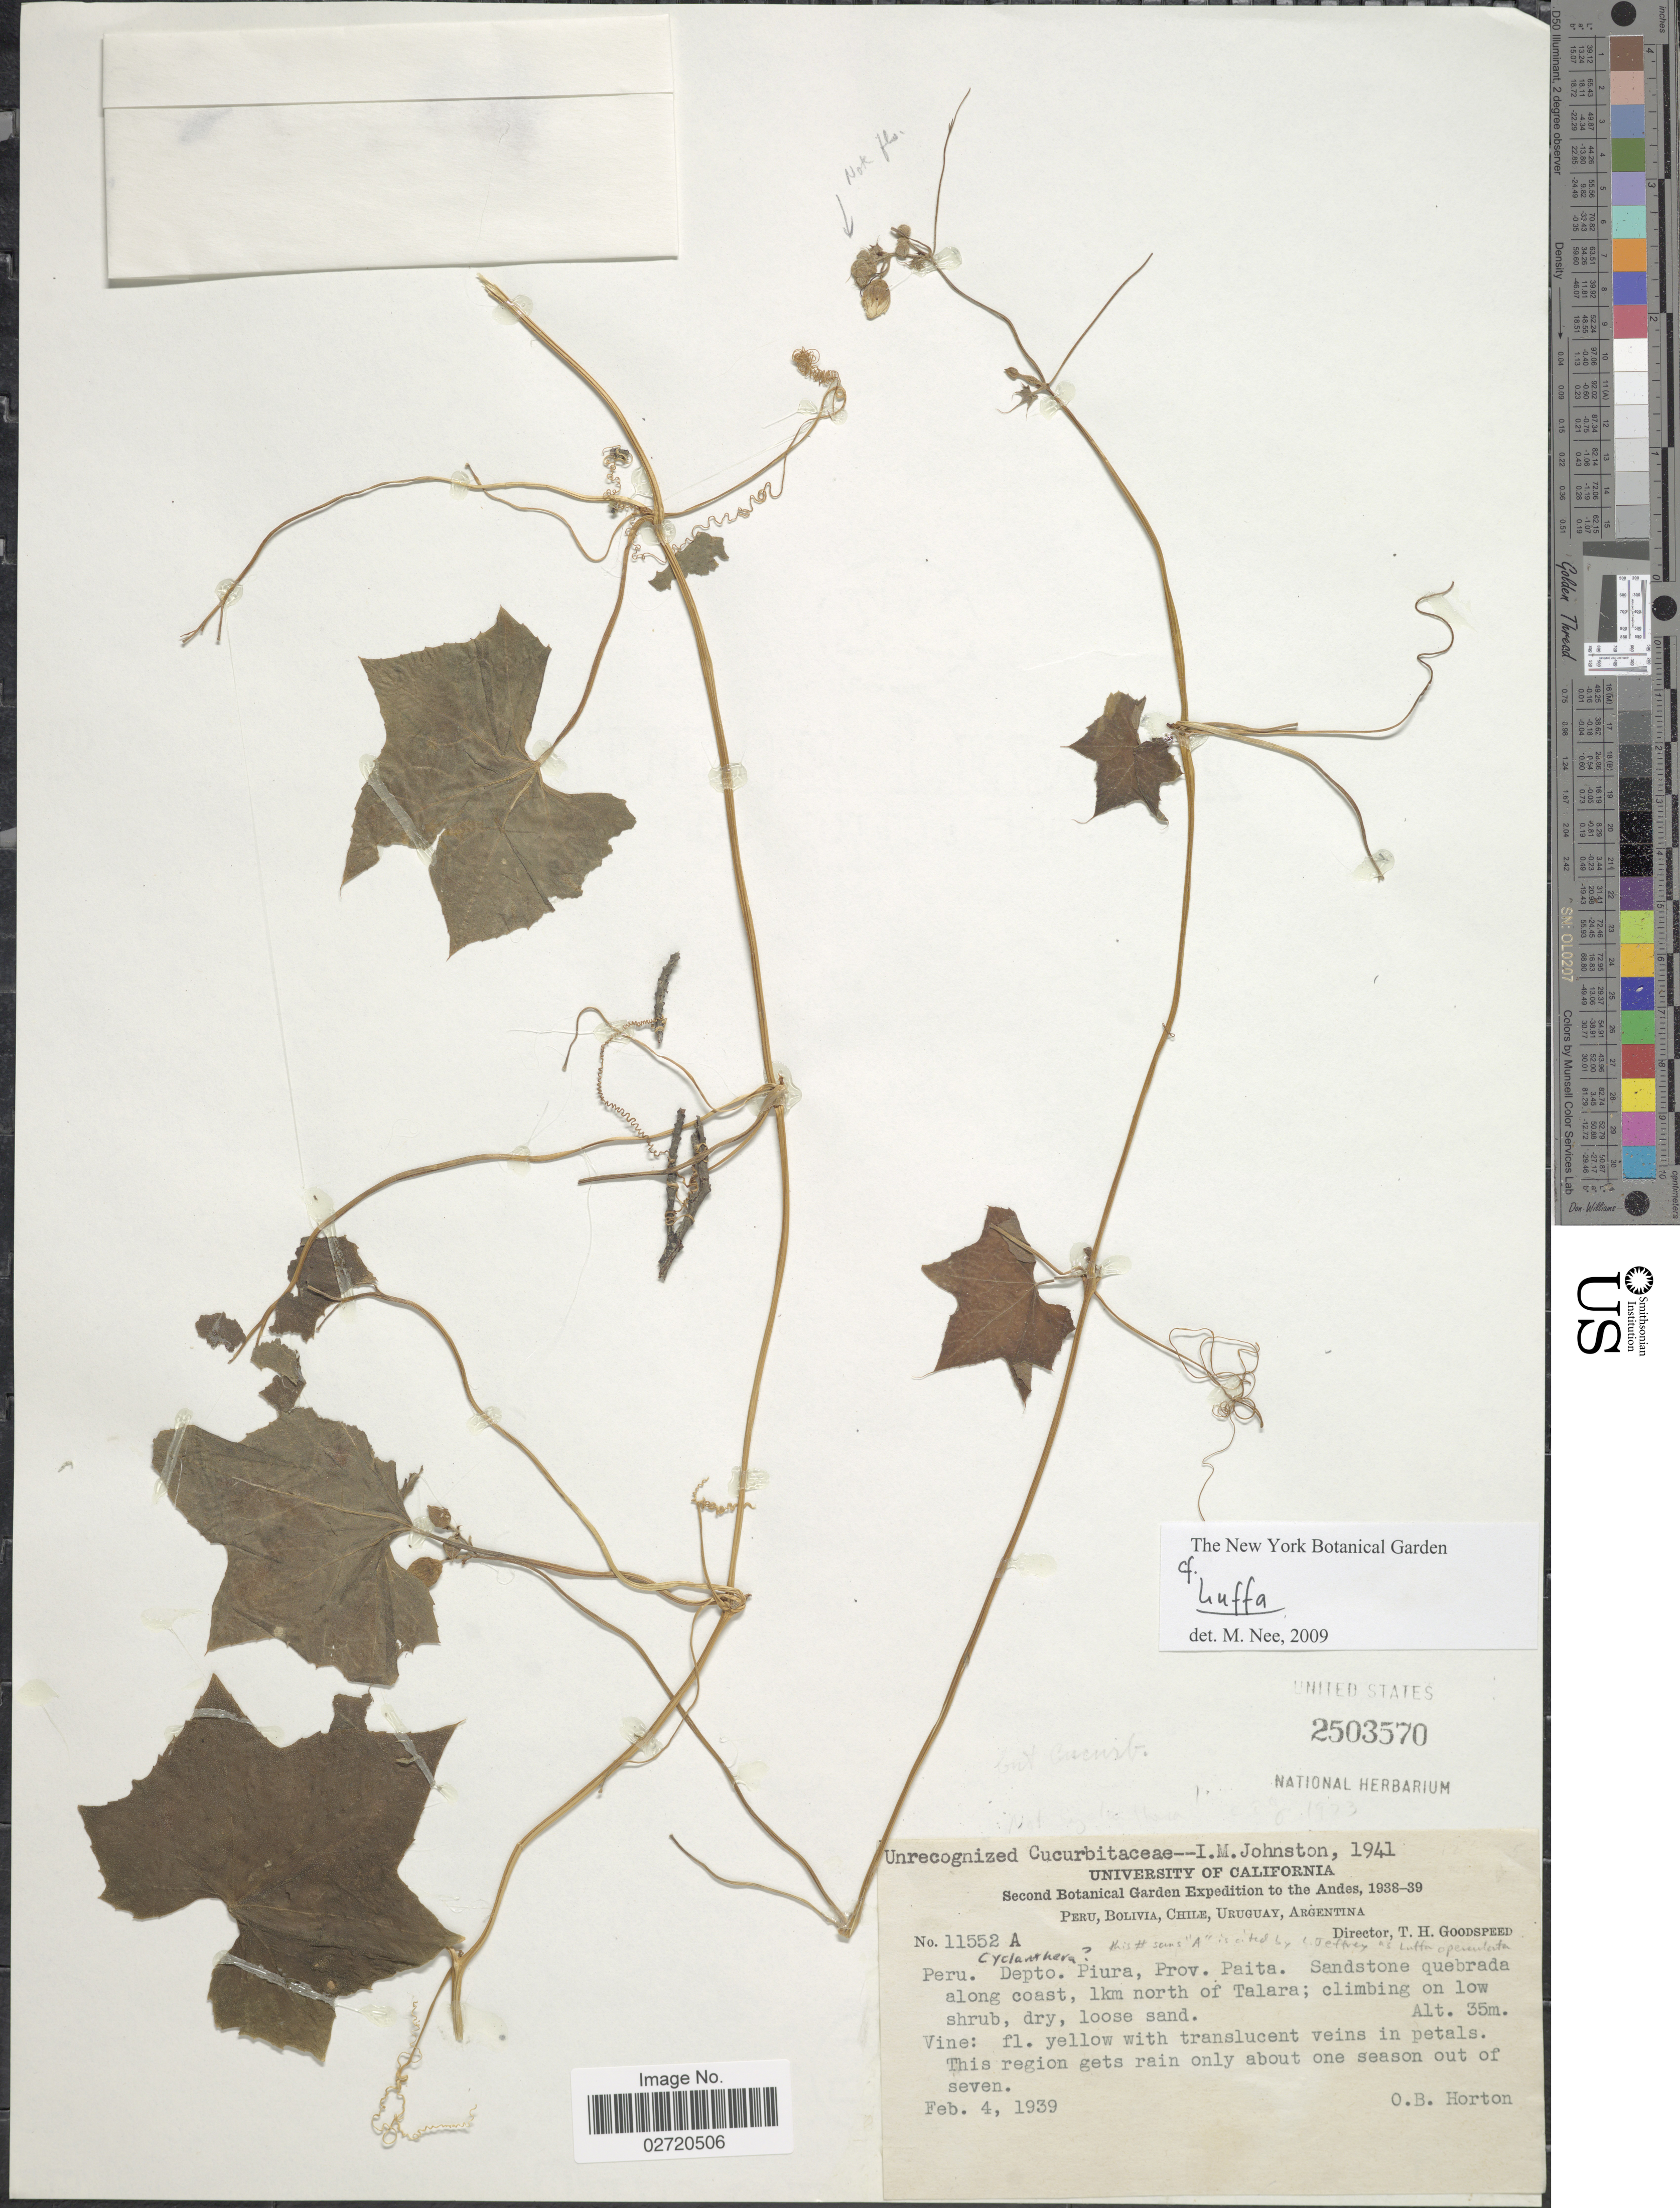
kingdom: Plantae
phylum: Tracheophyta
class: Magnoliopsida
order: Cucurbitales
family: Cucurbitaceae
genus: Luffa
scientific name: Luffa sp.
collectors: O. B. Horton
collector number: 11552A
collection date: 1939-02-04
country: Peru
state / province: Piura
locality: Prov. Paita. Sandstone quebrada along coast, 1km north of Talara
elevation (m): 35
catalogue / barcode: US 2503570